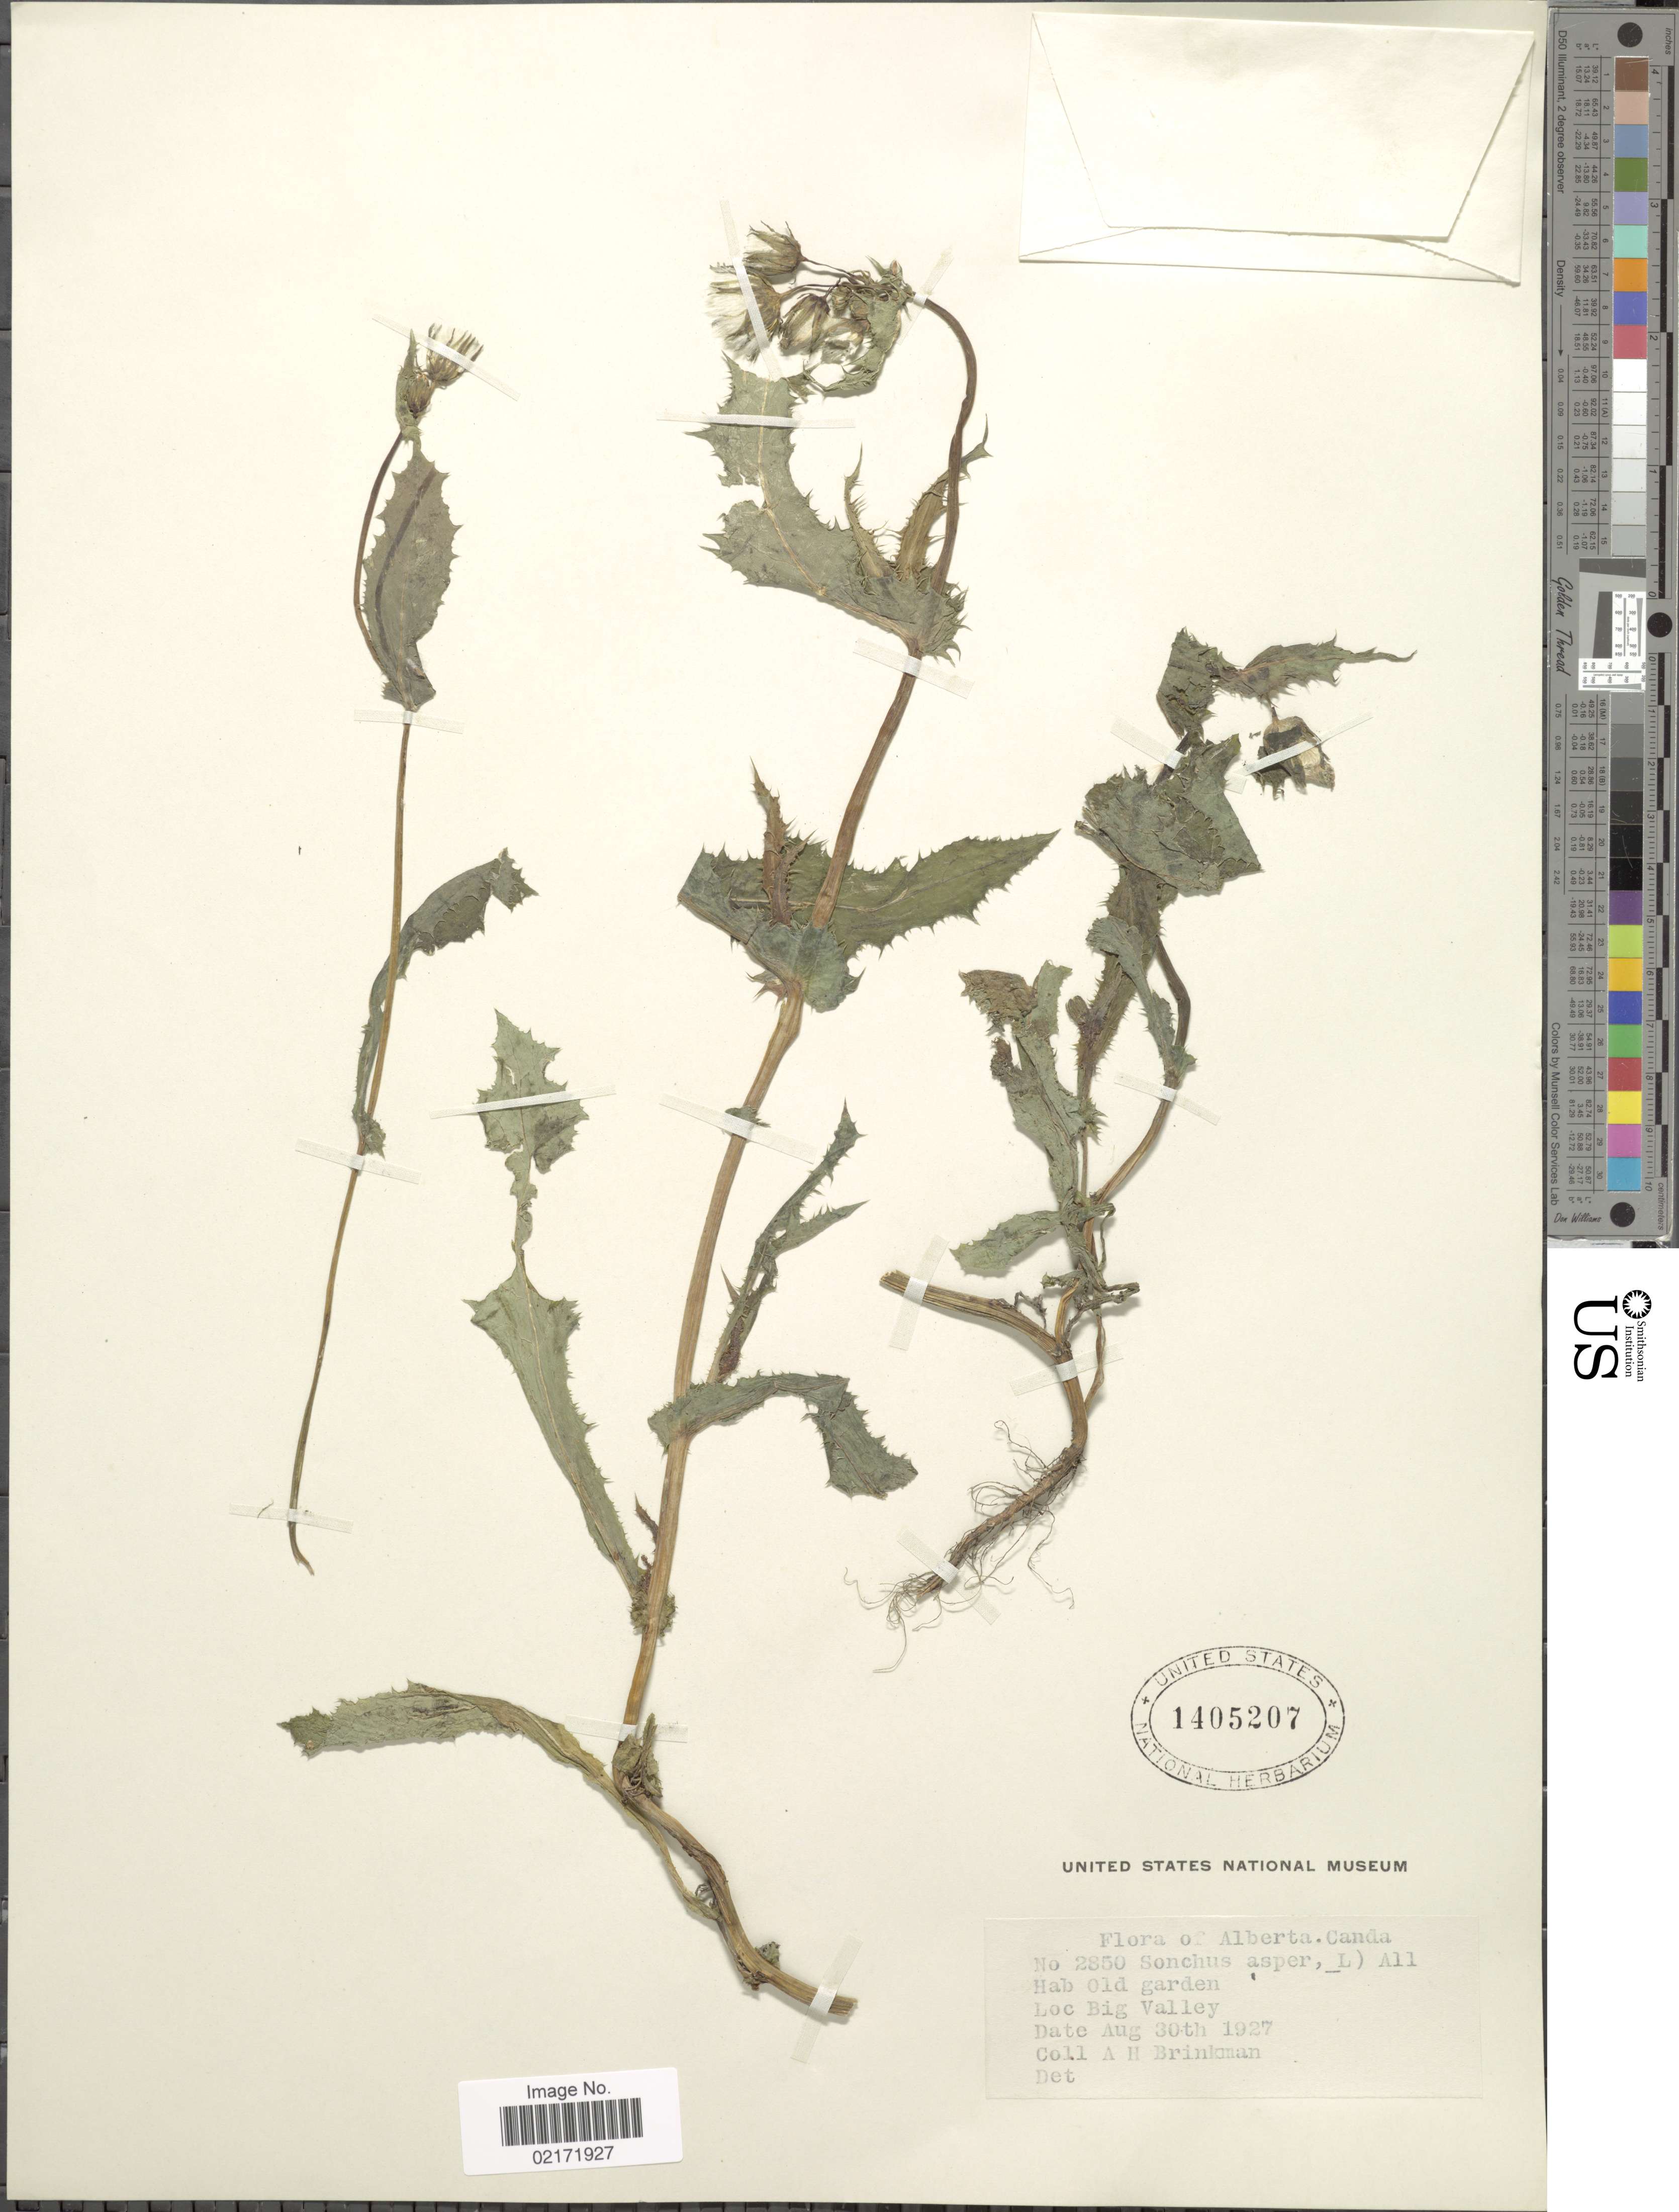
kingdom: Plantae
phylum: Tracheophyta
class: Magnoliopsida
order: Asterales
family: Asteraceae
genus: Sonchus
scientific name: Sonchus asper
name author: (L.) Hill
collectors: A. Brinkman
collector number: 2850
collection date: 1927-08-30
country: Canada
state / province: Alberta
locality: Old Garden, Big Valley.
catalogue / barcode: US 1405207